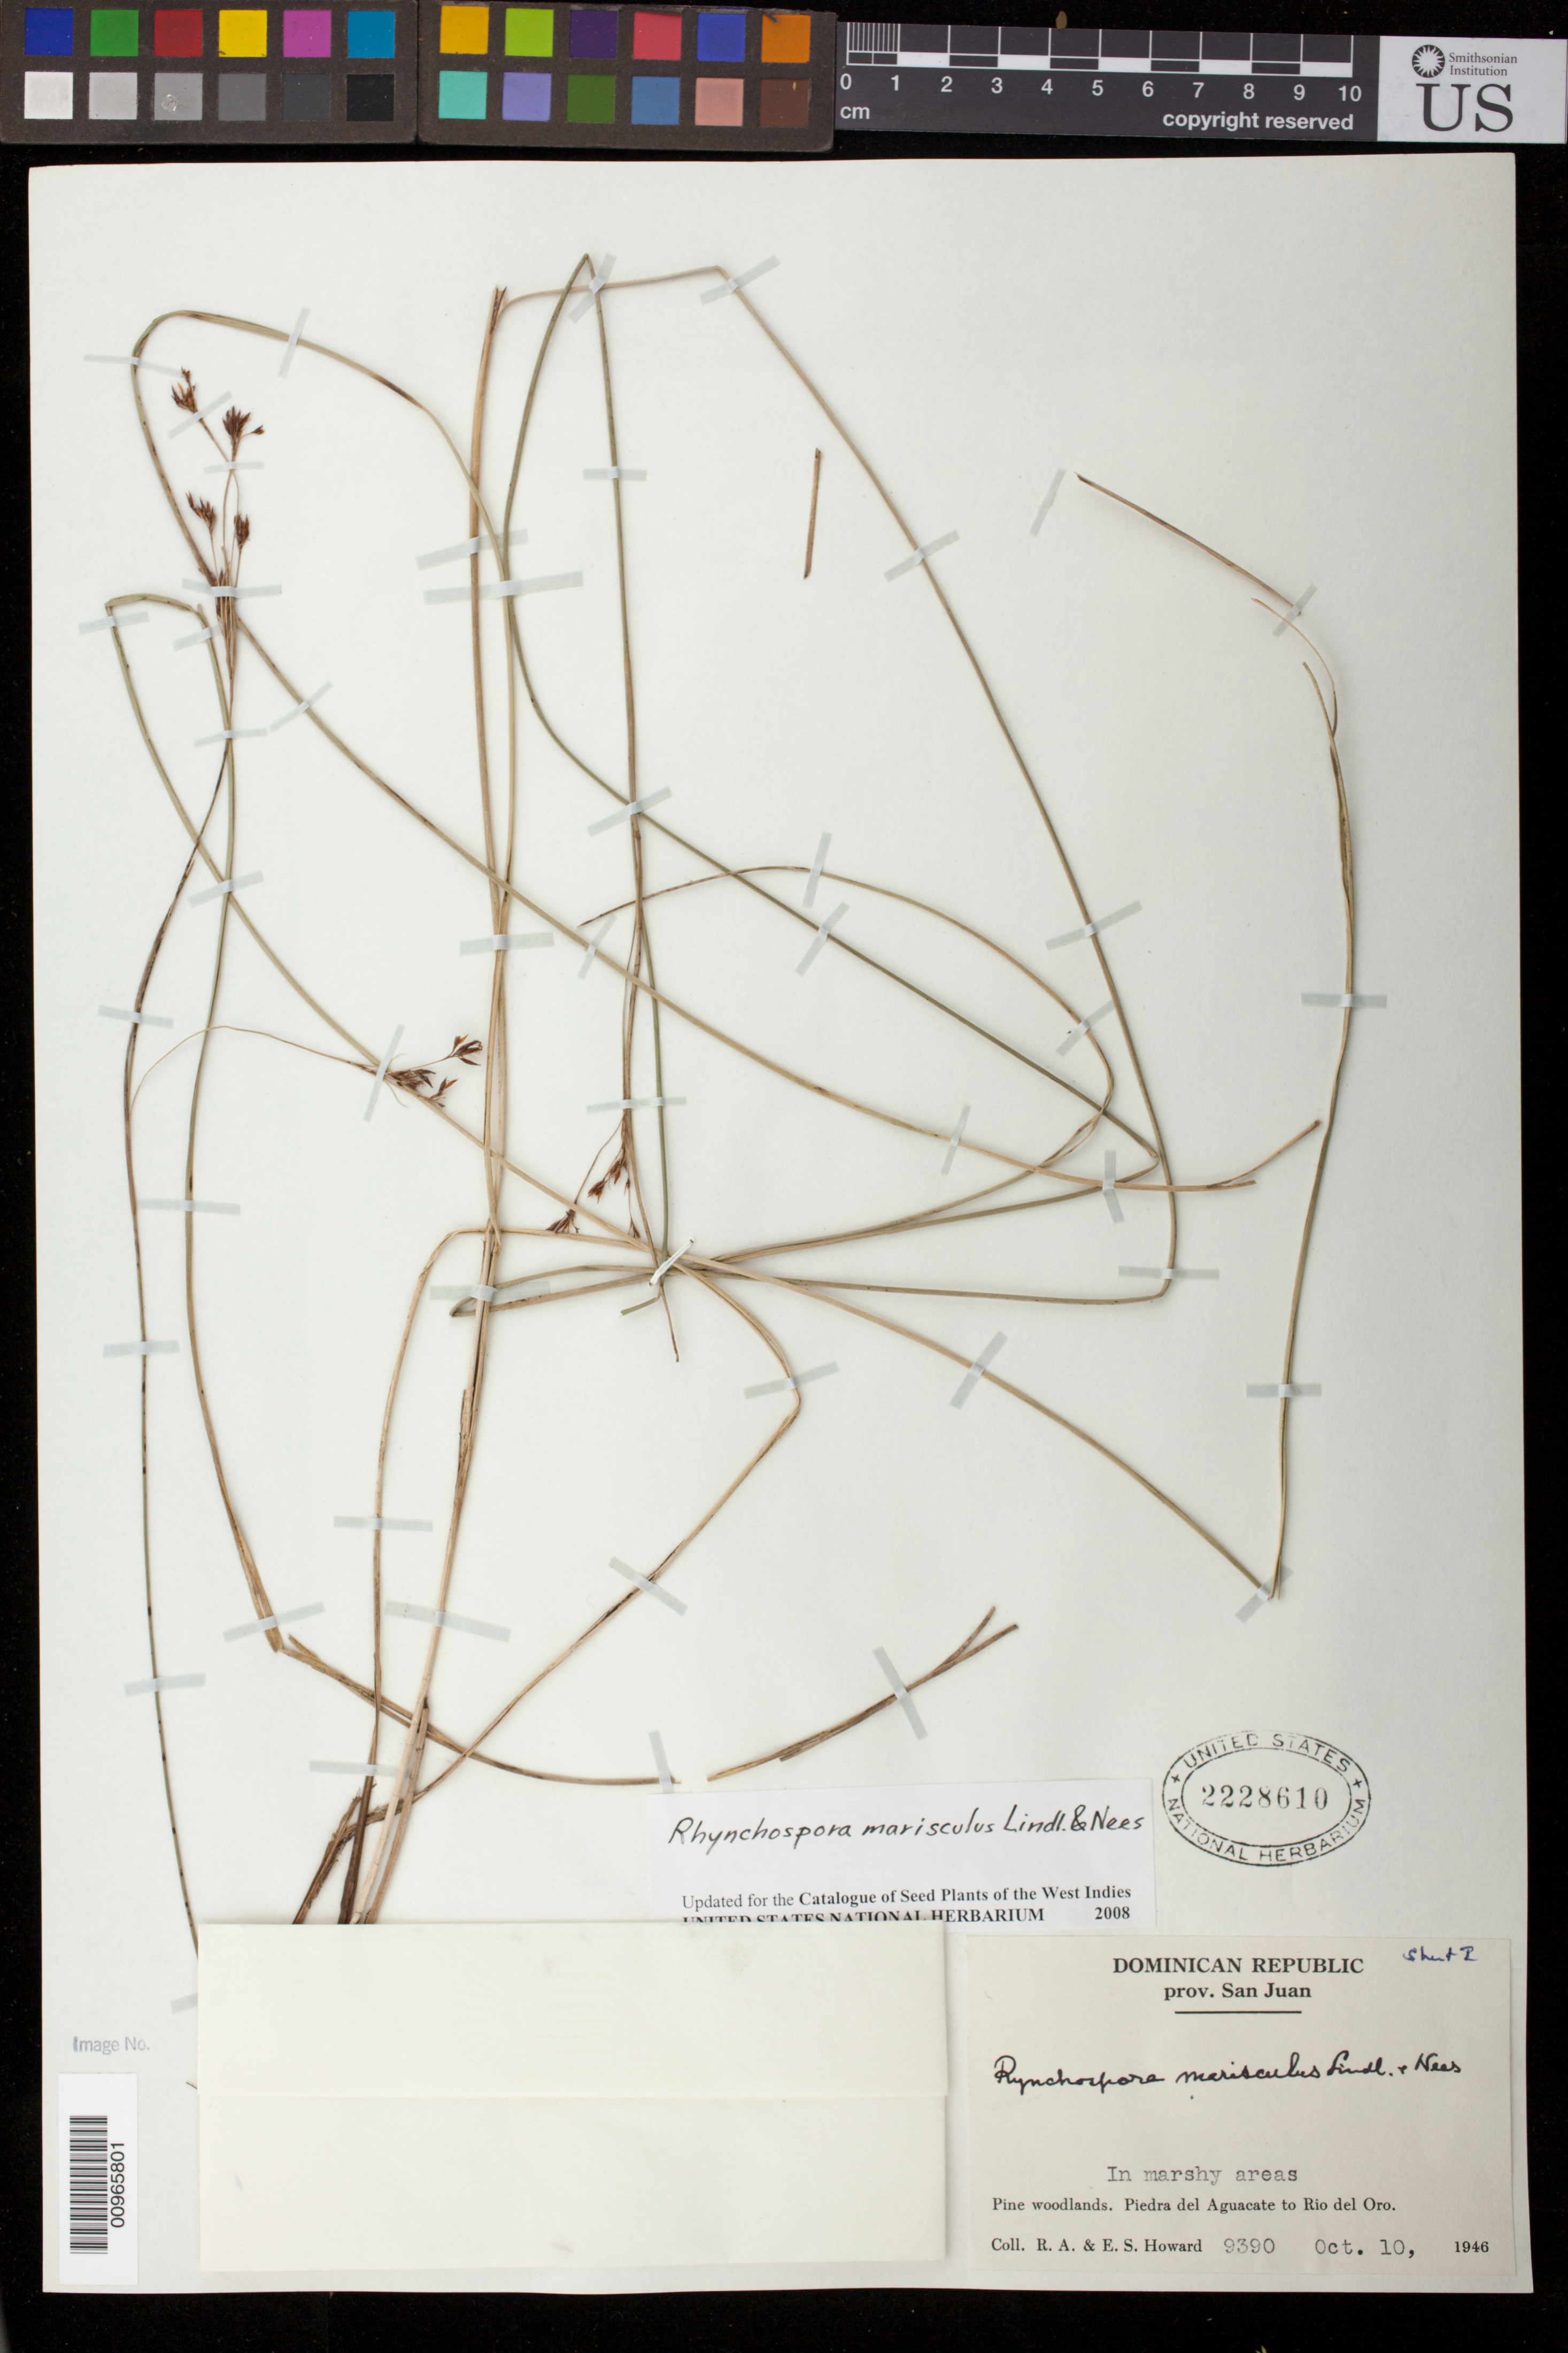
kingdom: Plantae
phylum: Tracheophyta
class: Liliopsida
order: Poales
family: Cyperaceae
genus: Rhynchospora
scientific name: Rhynchospora marisculus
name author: Lindl. & Nees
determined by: Strong, M. T., (US), Smithsonian Institution - National Museum of Natural History (UNITED STATES)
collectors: R. A. Howard & E. S. Howard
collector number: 9390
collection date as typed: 10 Oct 1946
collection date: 1946-10-10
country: Dominican Republic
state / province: San Juan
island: Hispaniola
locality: Piedra del Aguacate to Rio del Oro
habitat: In marshy areas, Pine woodlands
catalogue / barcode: US 2228610